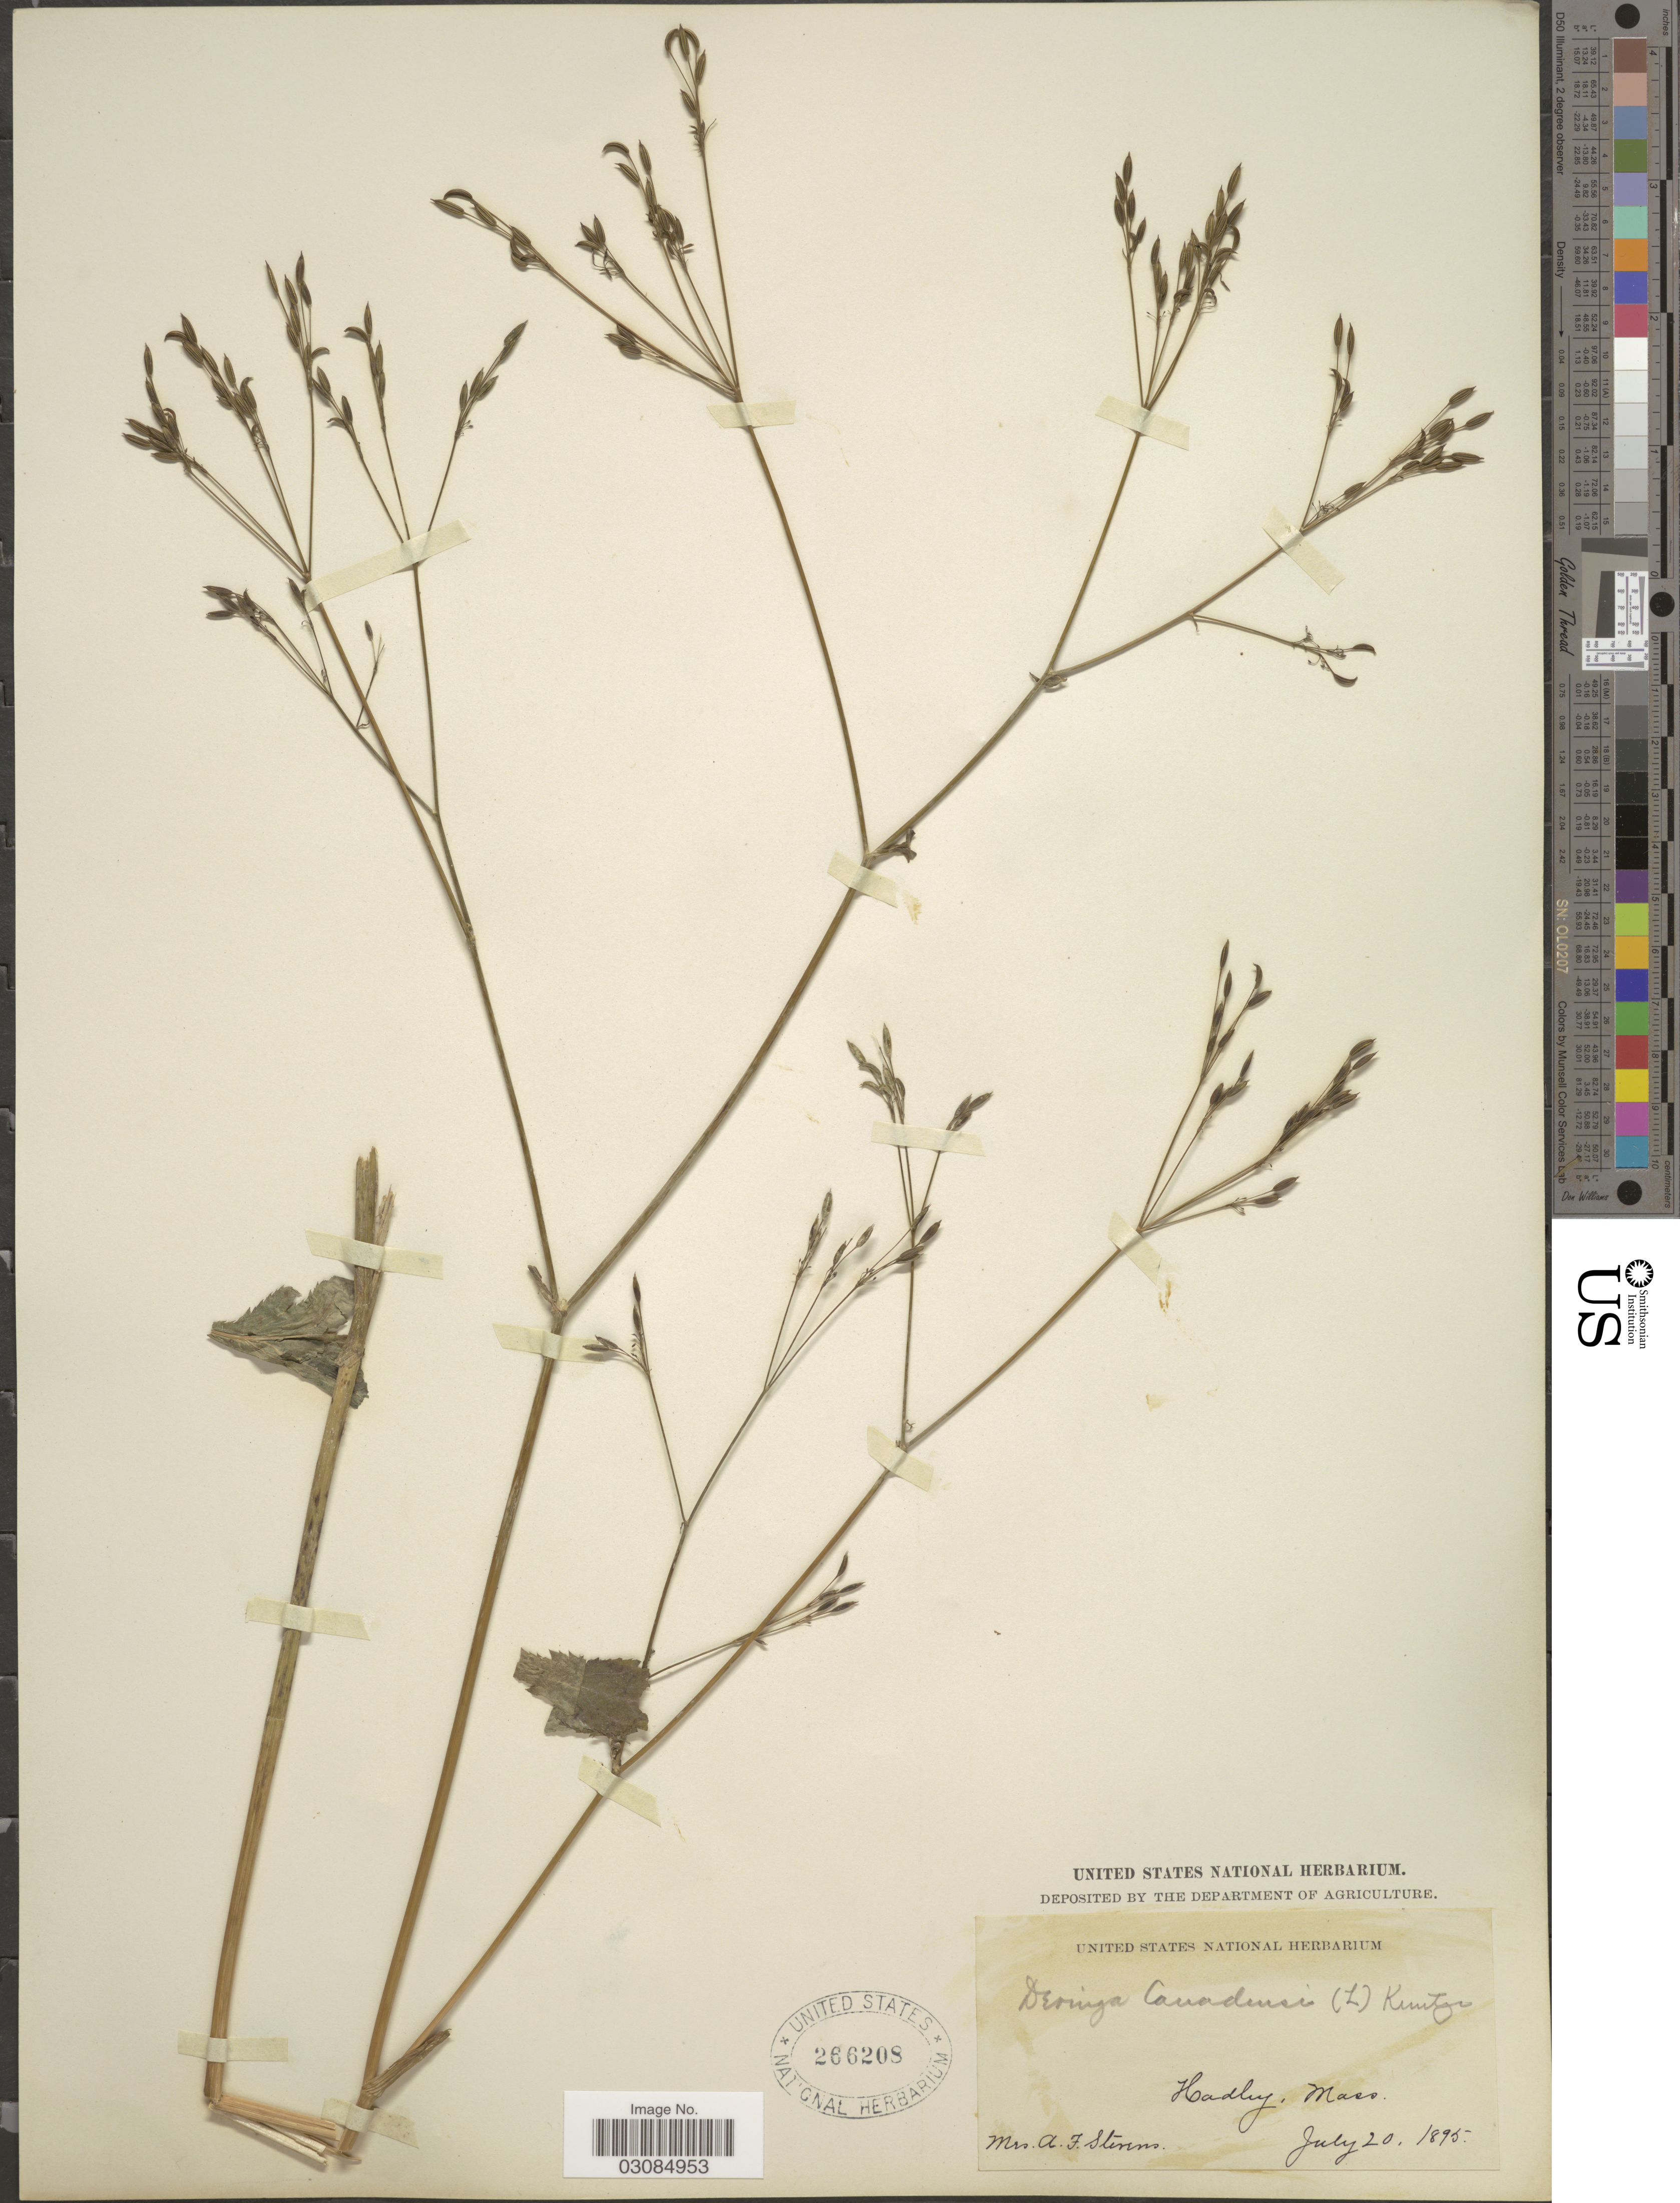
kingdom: Plantae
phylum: Tracheophyta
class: Magnoliopsida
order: Apiales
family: Apiaceae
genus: Cryptotaenia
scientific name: Cryptotaenia canadensis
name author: (L.) DC.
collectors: A. Stevens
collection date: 1895-07-20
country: United States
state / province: Massachusetts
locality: Hadley.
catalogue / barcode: US 266208